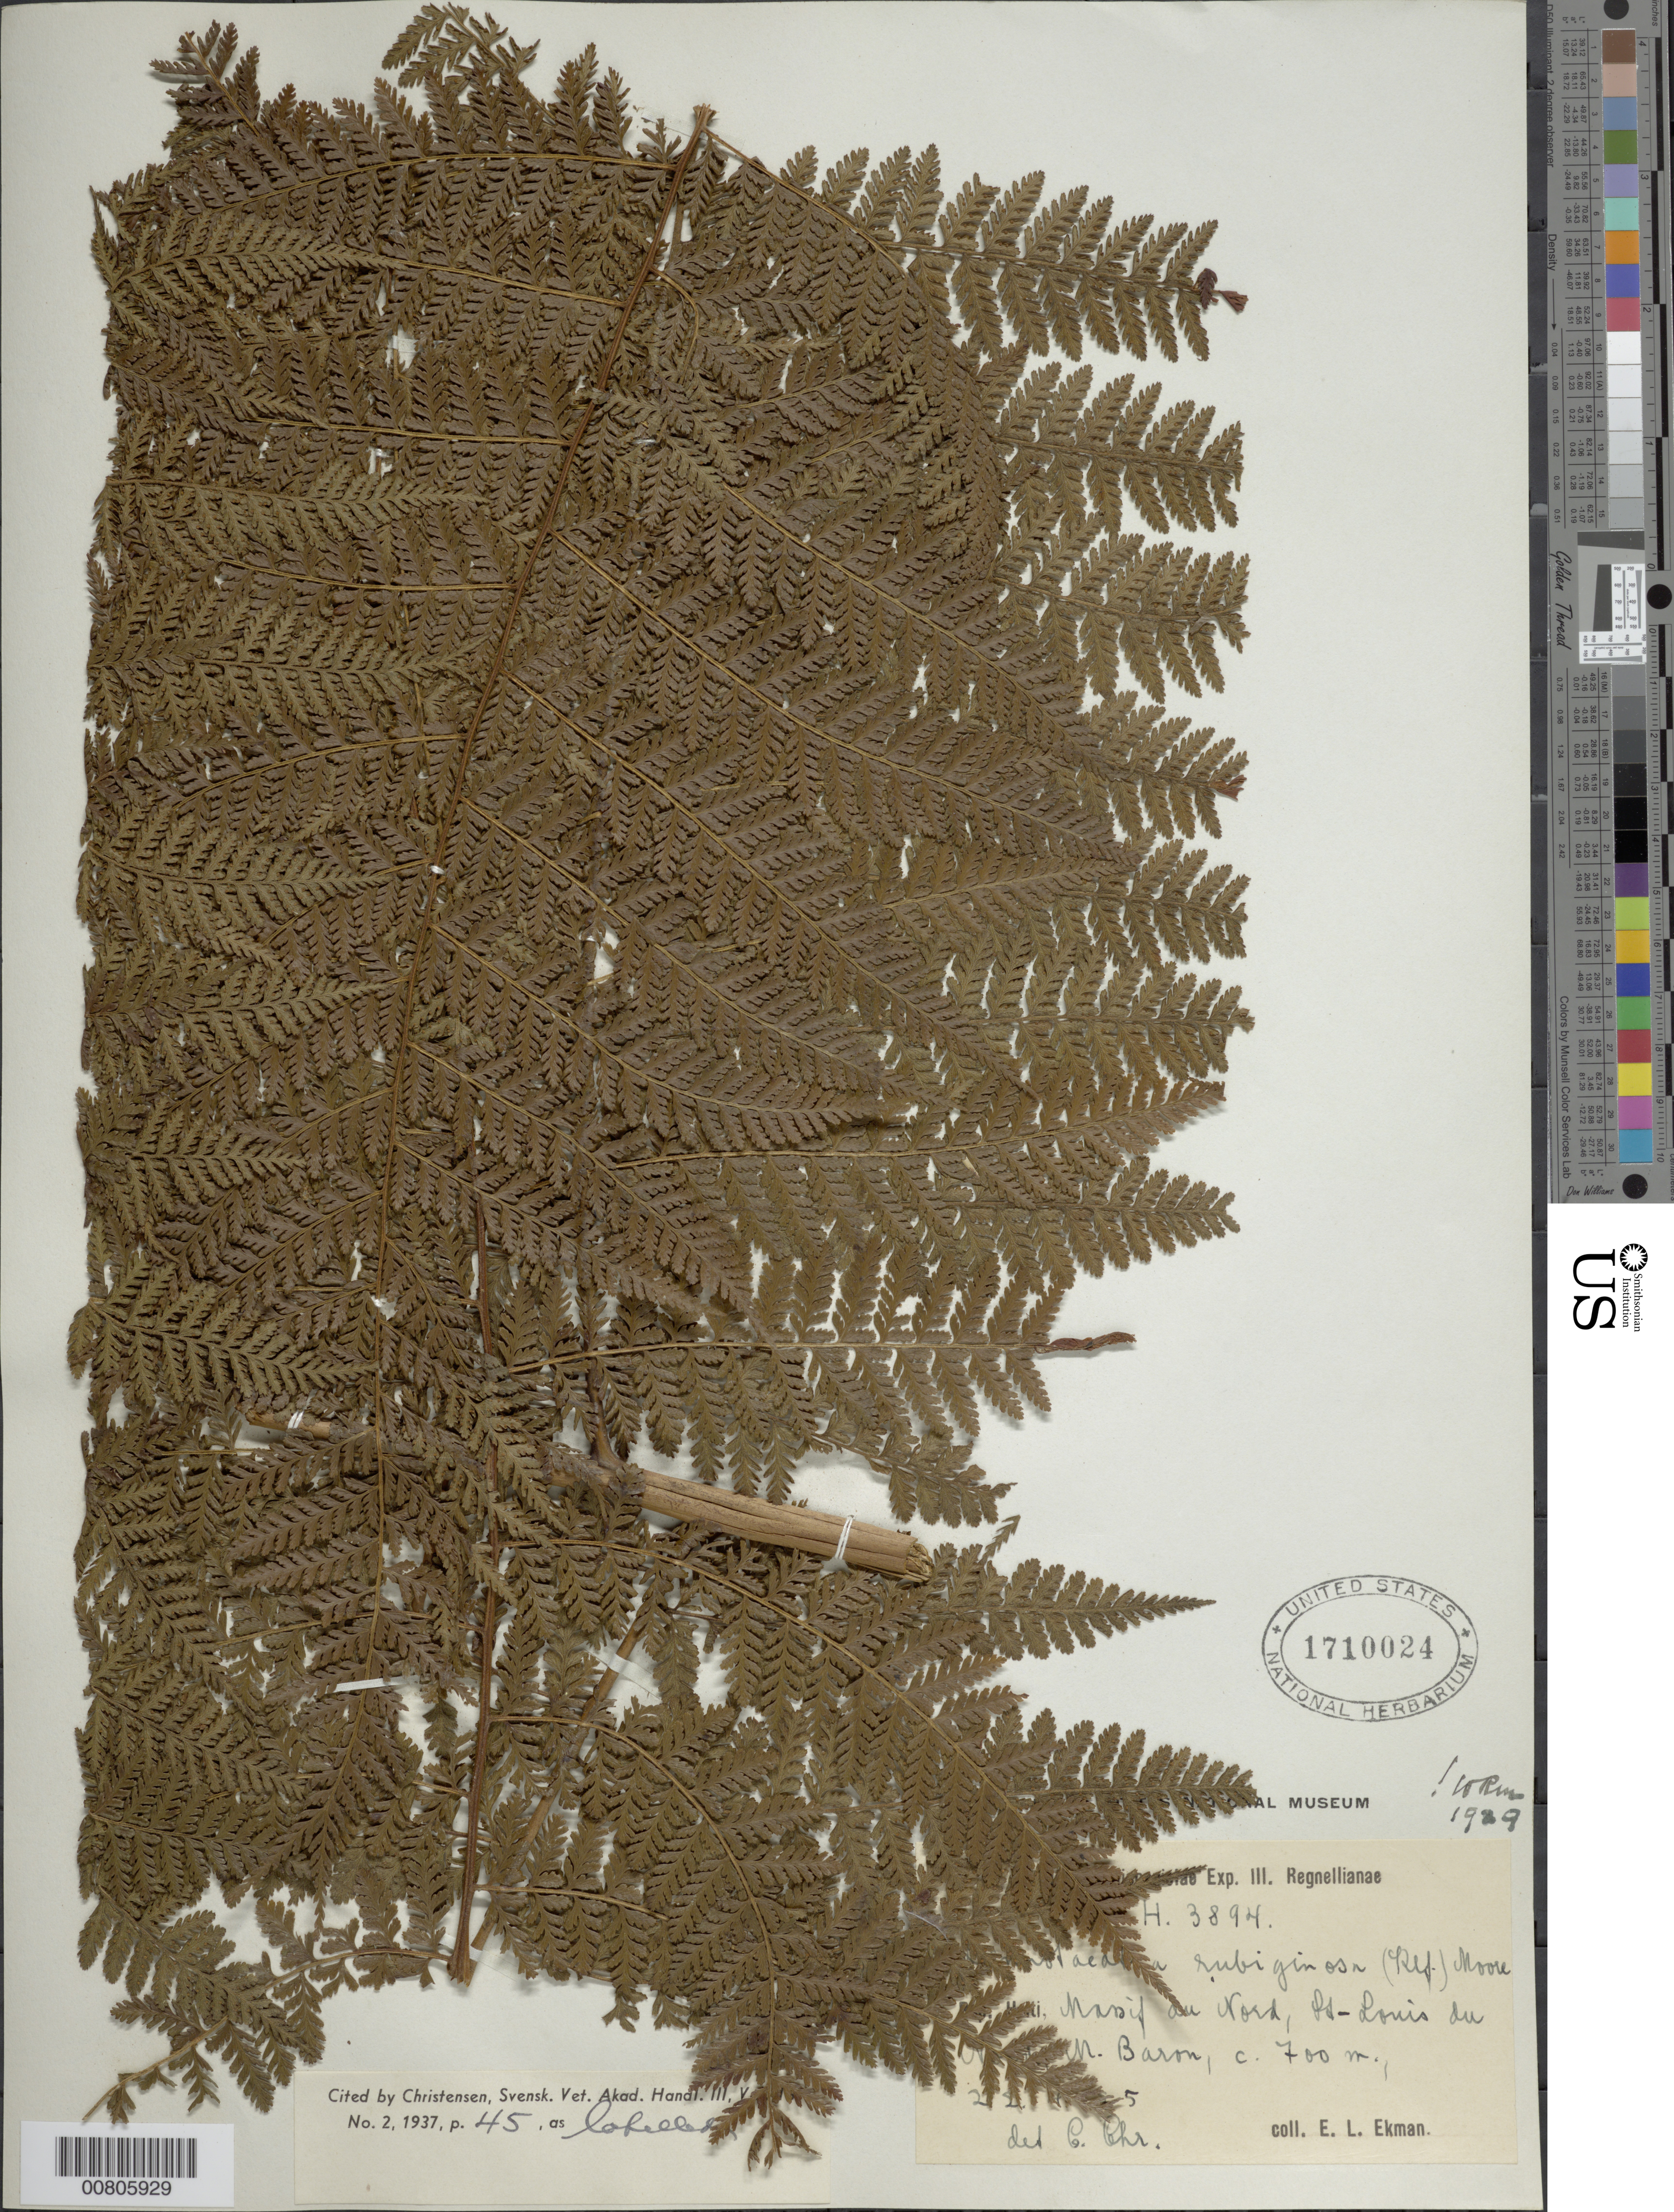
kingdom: Plantae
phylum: Tracheophyta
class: Polypodiopsida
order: Polypodiales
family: Dennstaedtiaceae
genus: Dennstaedtia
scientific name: Dennstaedtia cicutaria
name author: (Sw.) T. Moore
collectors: E. L. Ekman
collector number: H 3894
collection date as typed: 22 Apr 1925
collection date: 1925-04-22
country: Haiti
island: Hispaniola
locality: Massif du Nord, St. Louis du Nord, M. Baron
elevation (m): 700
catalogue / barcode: US 1710024